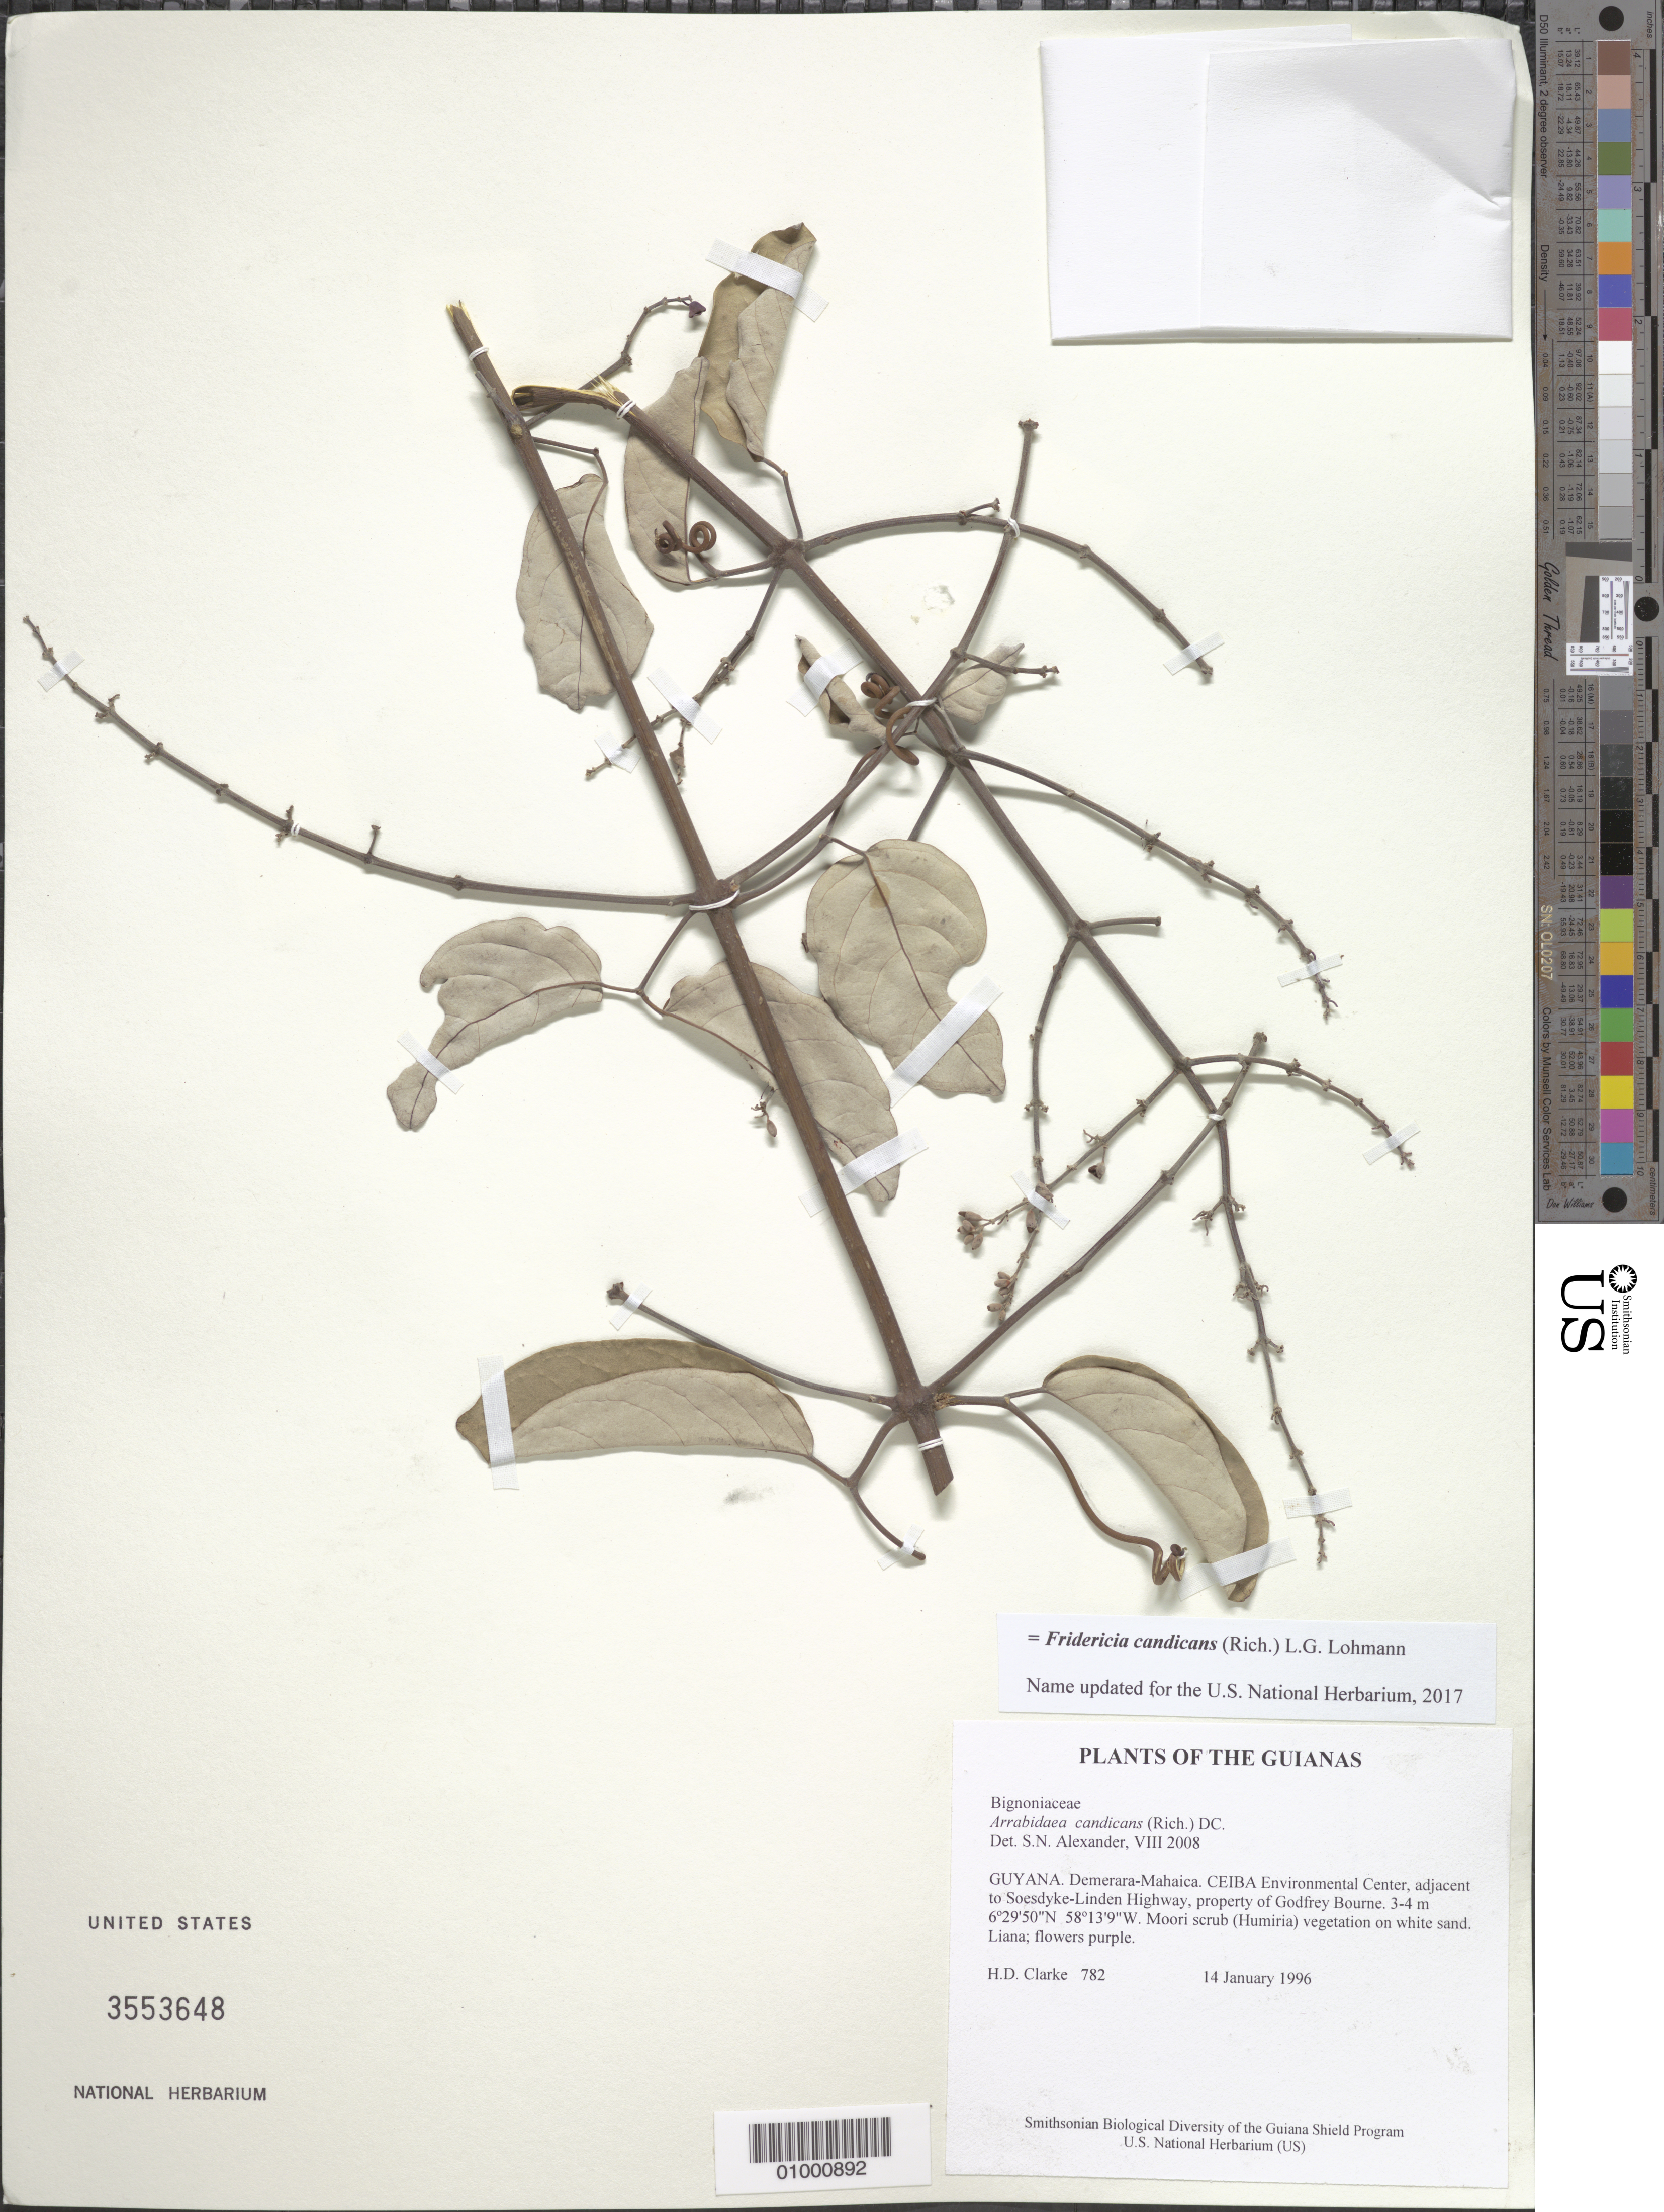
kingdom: Plantae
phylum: Tracheophyta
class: Magnoliopsida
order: Lamiales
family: Bignoniaceae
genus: Arrabidaea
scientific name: Arrabidaea candicans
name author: (Rich.) DC.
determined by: Alexander, S. N.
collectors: H. D. Clarke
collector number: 782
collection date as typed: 14 January 1996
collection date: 1996-01-14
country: Guyana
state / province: Demerara-Mahaica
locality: CEIBA Environmental Center, adjacent to Soesdyke-Linden Highway, property of Godfrey Bourne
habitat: Moori scrub (Humiria) vegetation on white sand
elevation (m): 3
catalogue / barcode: US 3553648